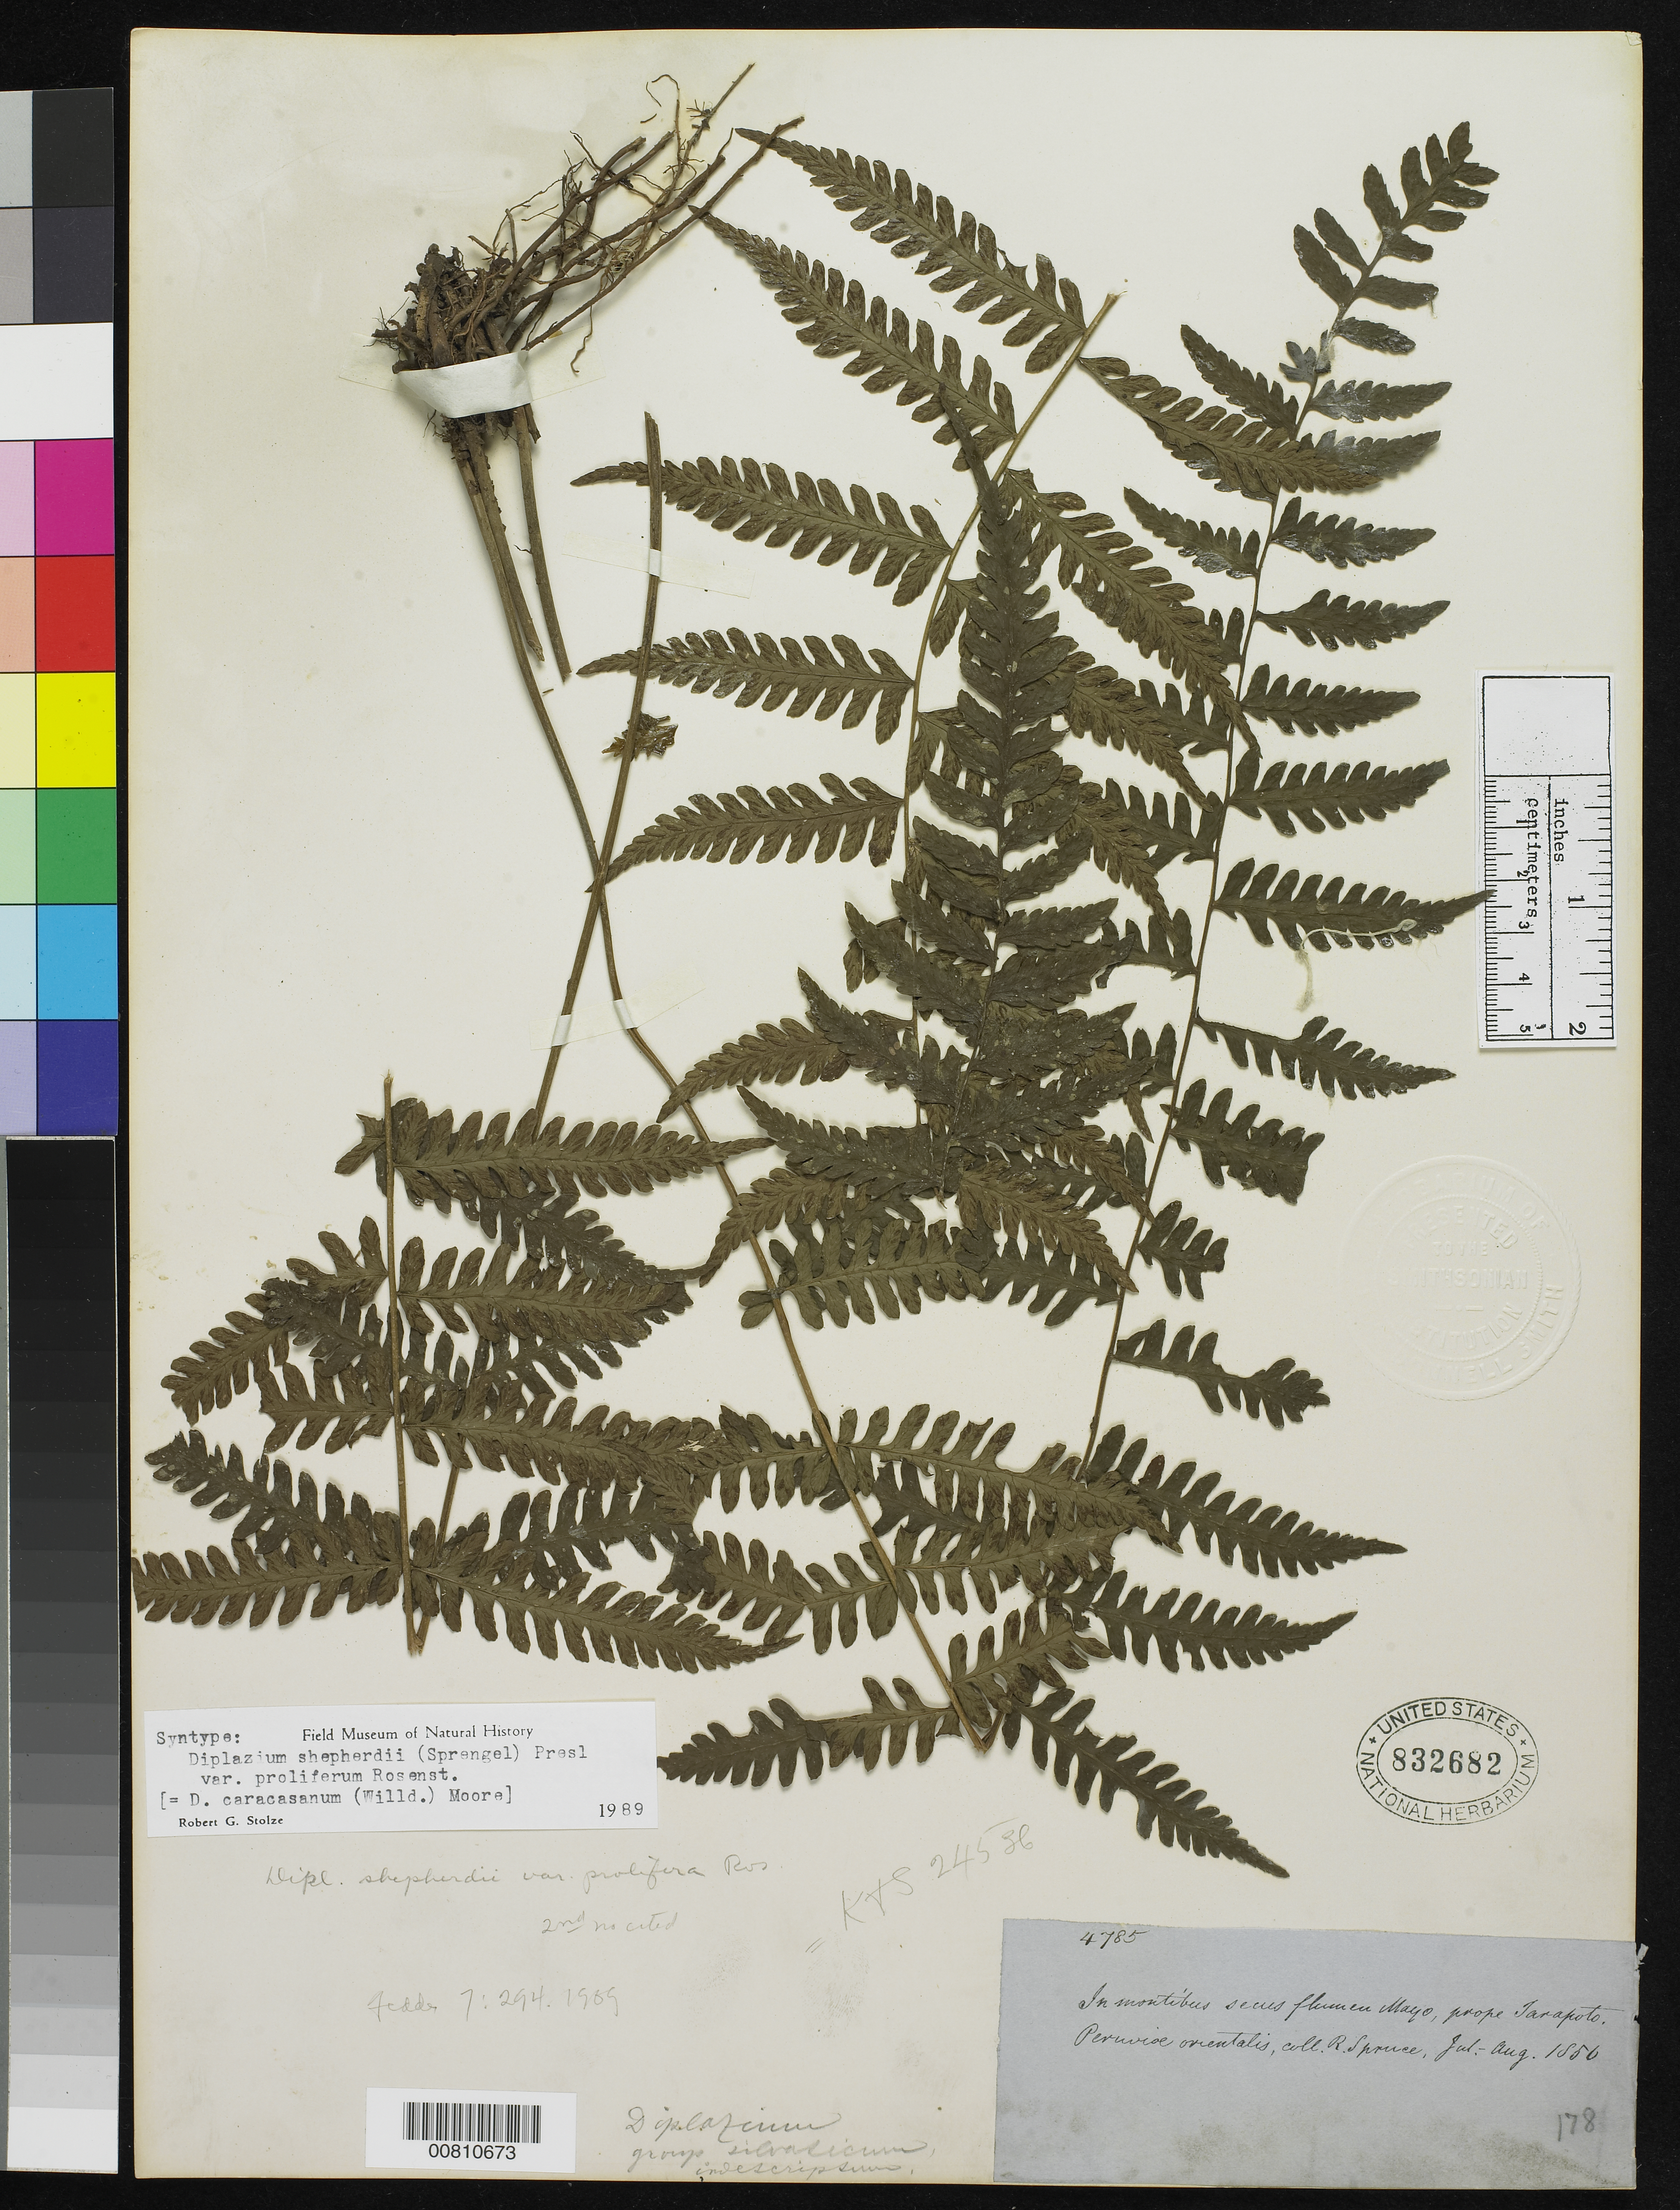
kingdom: Plantae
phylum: Tracheophyta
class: Polypodiopsida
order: Polypodiales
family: Athyriaceae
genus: Diplazium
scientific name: Diplazium shepherdii var. proliferum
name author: Rosenst.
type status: Isosyntype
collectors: R. Spruce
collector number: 4785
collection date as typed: Jul 1856 to -- Aug 1856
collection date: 1856-07/1856-08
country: Peru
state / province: San Martín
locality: Rio Mayo near Tarapoto.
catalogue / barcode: US 832682